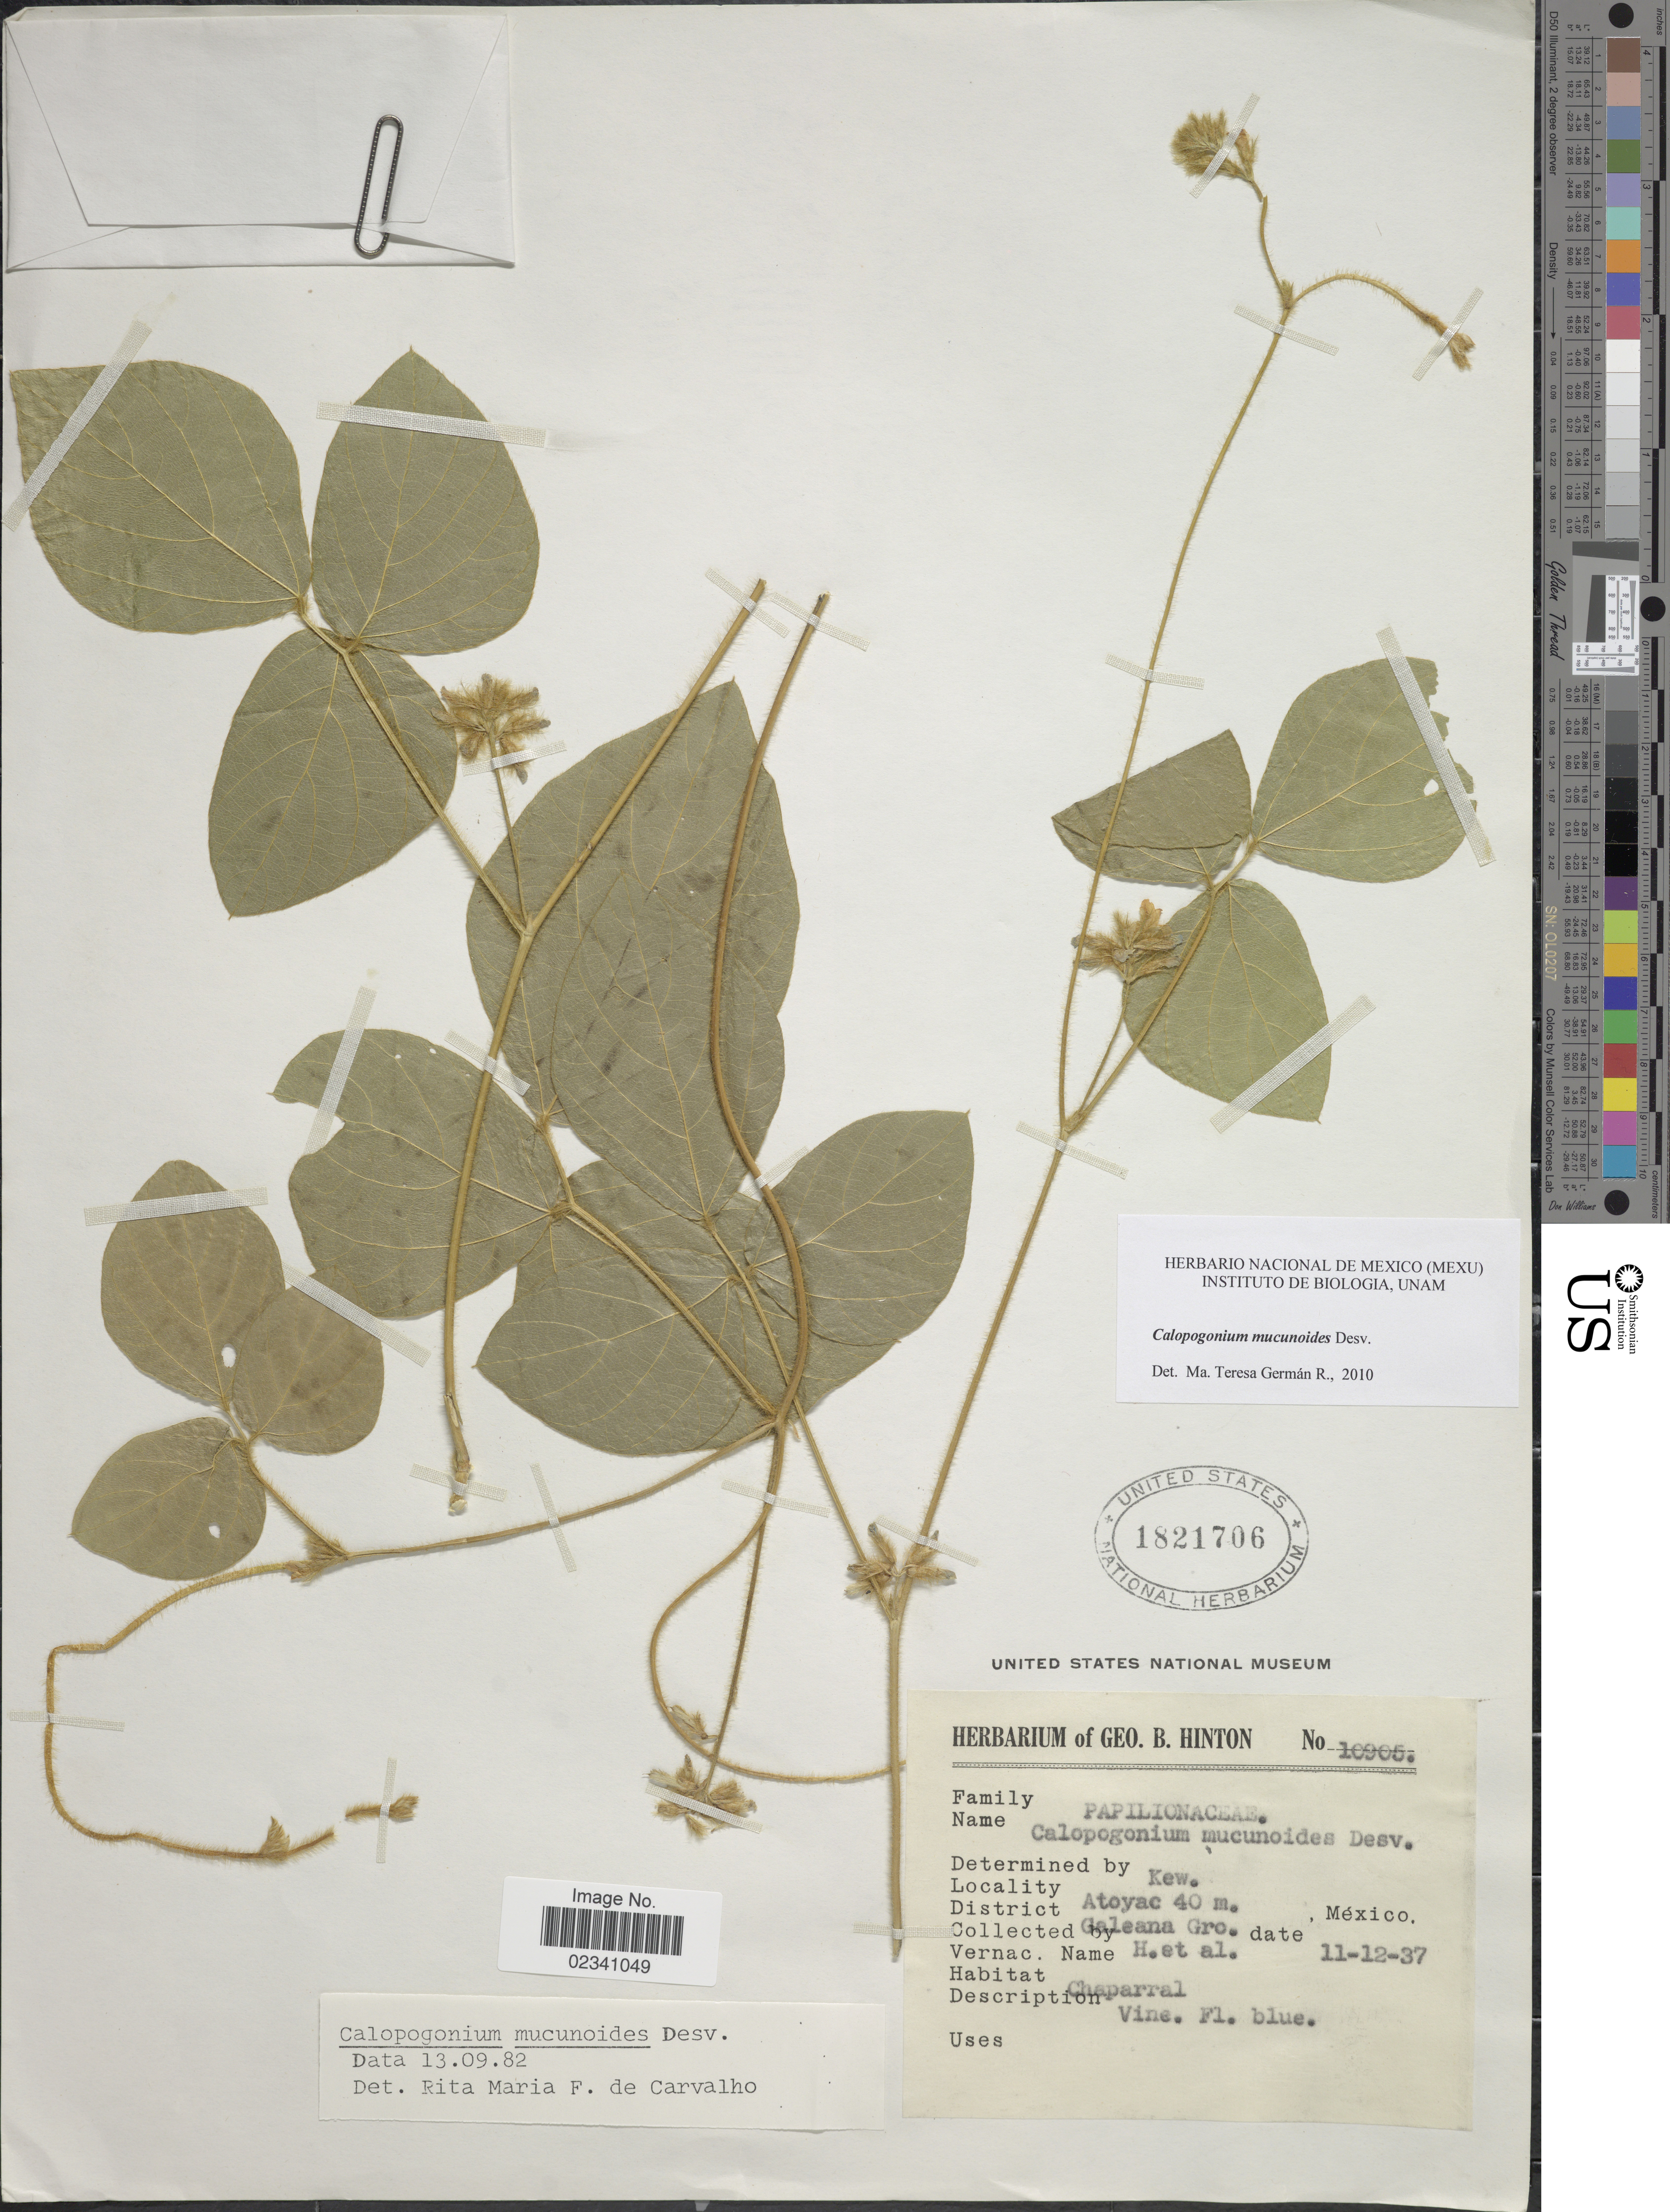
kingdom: Plantae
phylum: Tracheophyta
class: Magnoliopsida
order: Fabales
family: Fabaceae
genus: Calopogonium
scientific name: Calopogonium mucunoides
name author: Desv.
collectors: G. B. Hinton & et al.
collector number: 10905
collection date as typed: Transcribed d/m/y: 12/11/37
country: Mexico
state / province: Guerrero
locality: Atoyac, Galeana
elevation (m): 40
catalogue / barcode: US 1821706